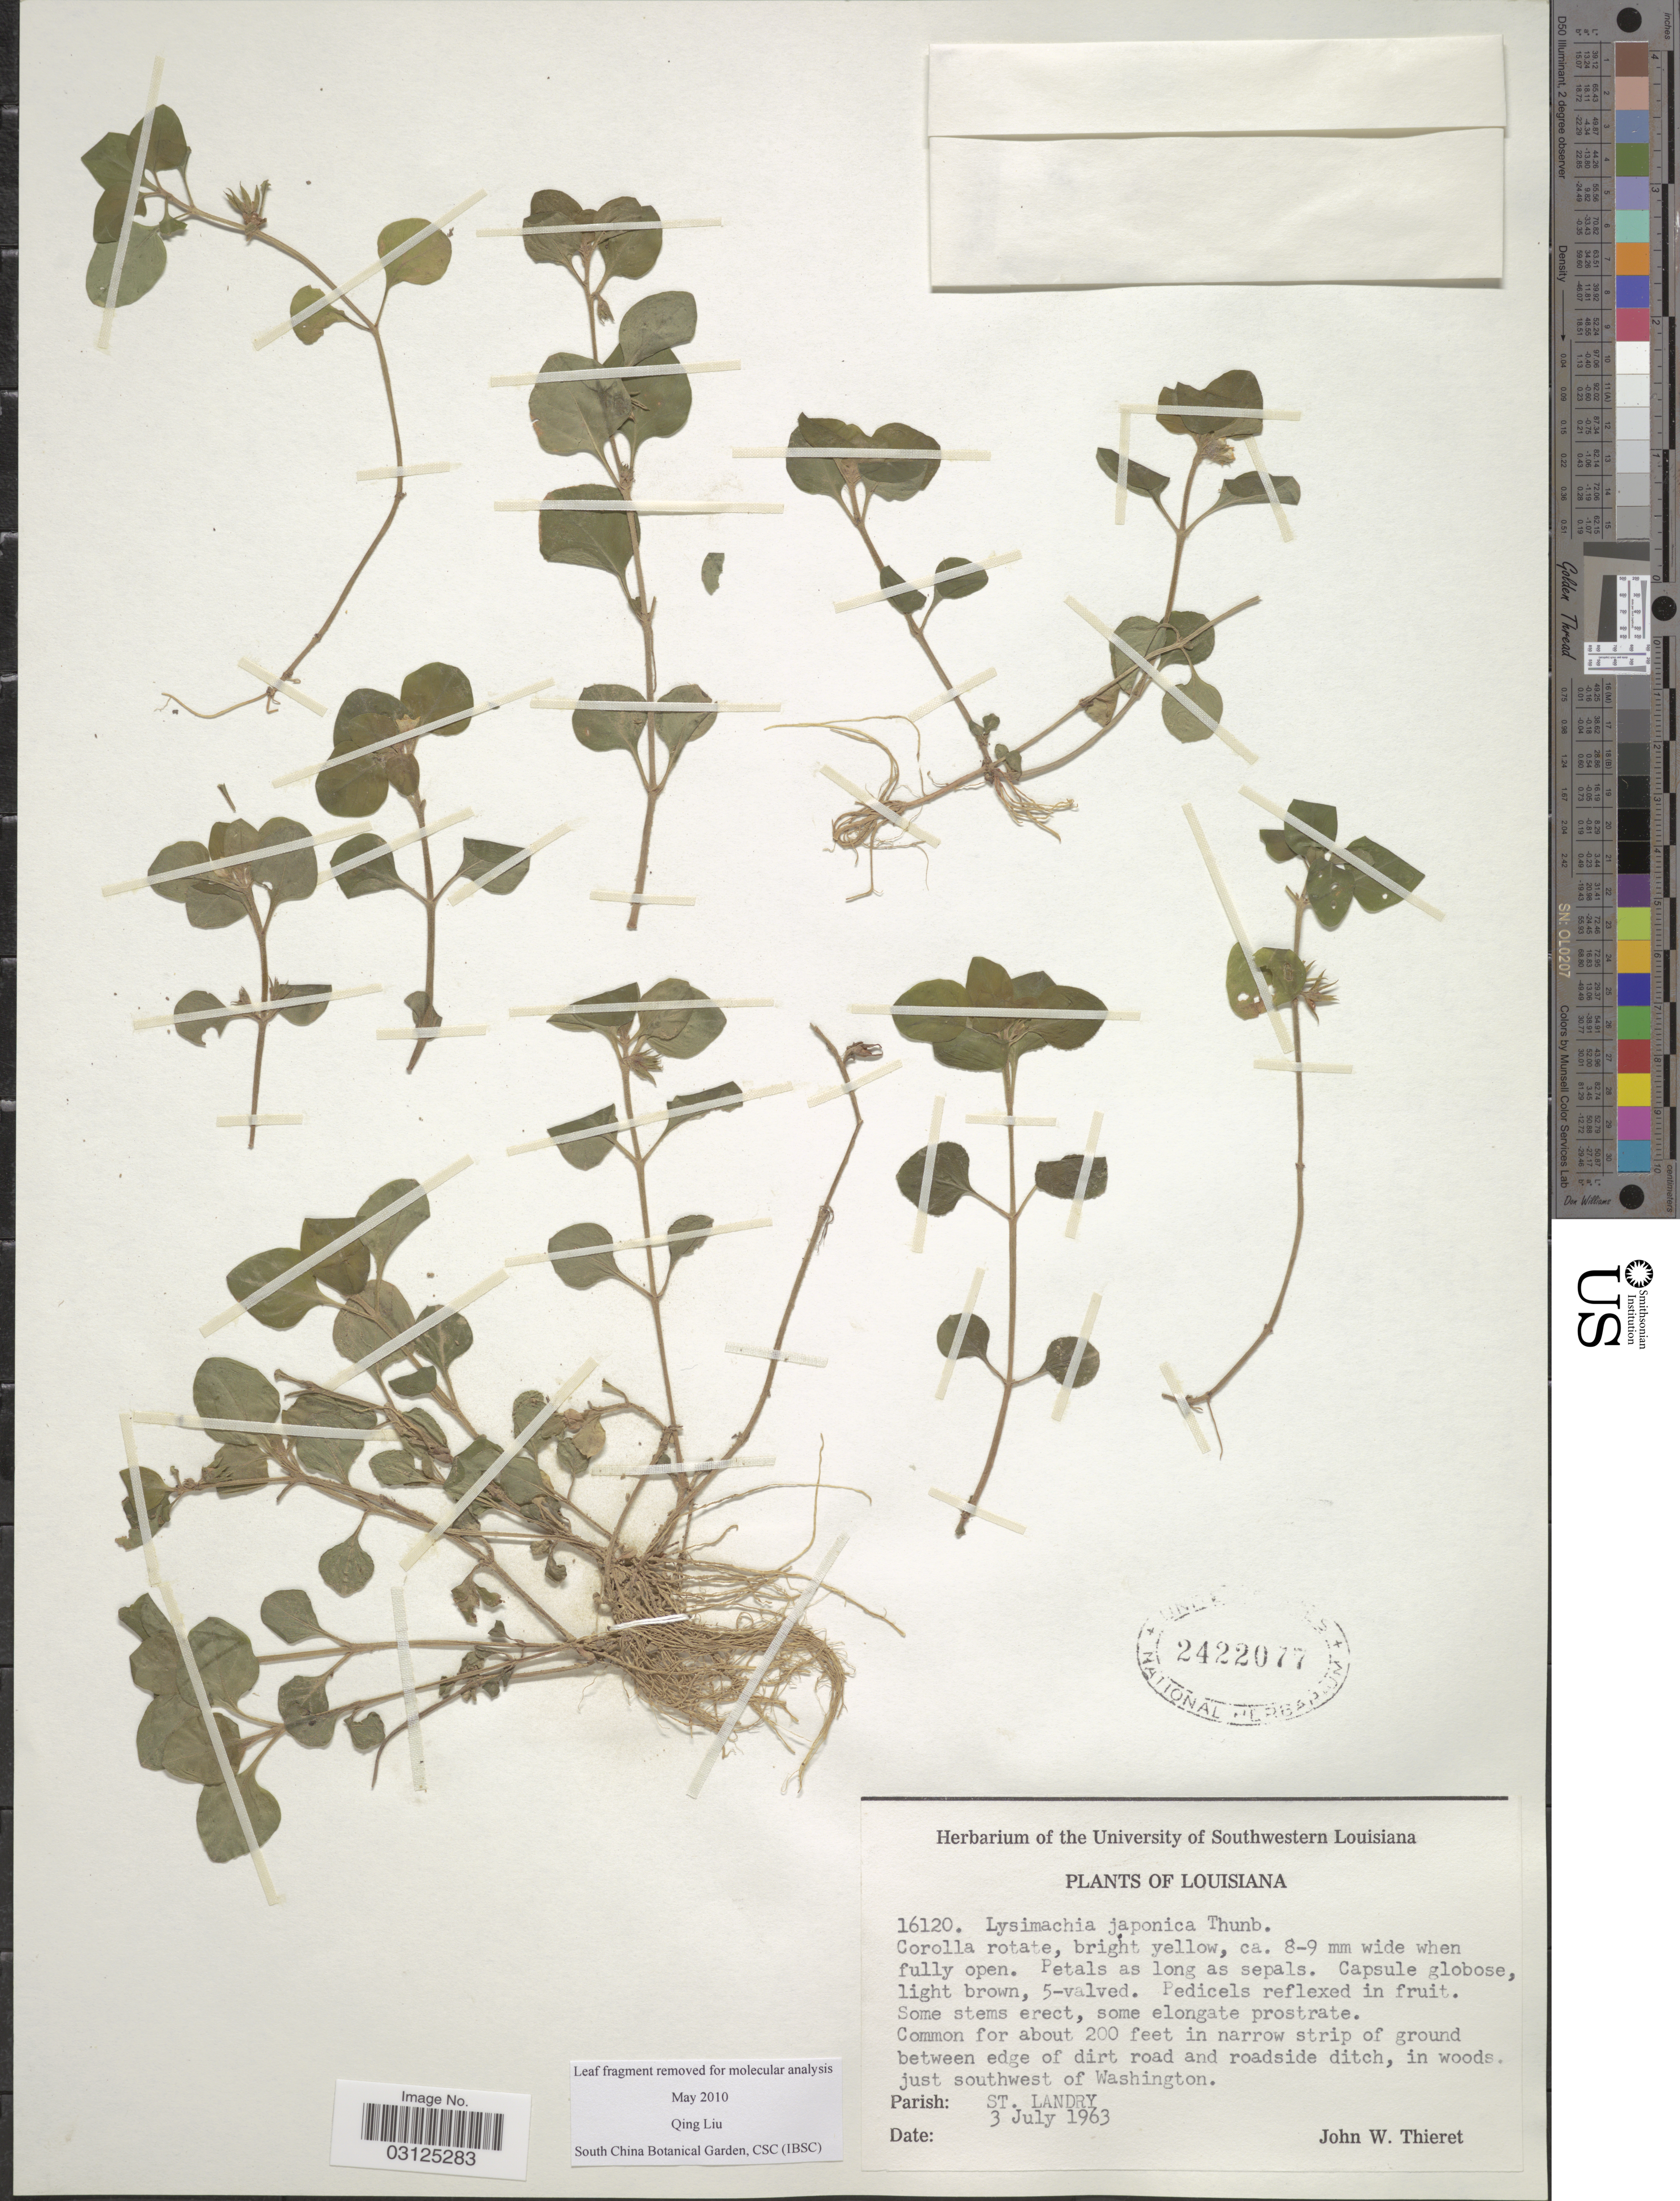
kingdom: Plantae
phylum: Tracheophyta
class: Magnoliopsida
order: Ericales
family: Primulaceae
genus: Lysimachia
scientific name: Lysimachia japonica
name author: Thunb.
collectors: J. W. Thieret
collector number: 16120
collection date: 1963-07-03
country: United States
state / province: Louisiana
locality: In narrow strip of ground between edge of dirt road and roadside ditch, in woods, just southwest of Washington. Parish: St. Landry.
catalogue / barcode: US 2422077